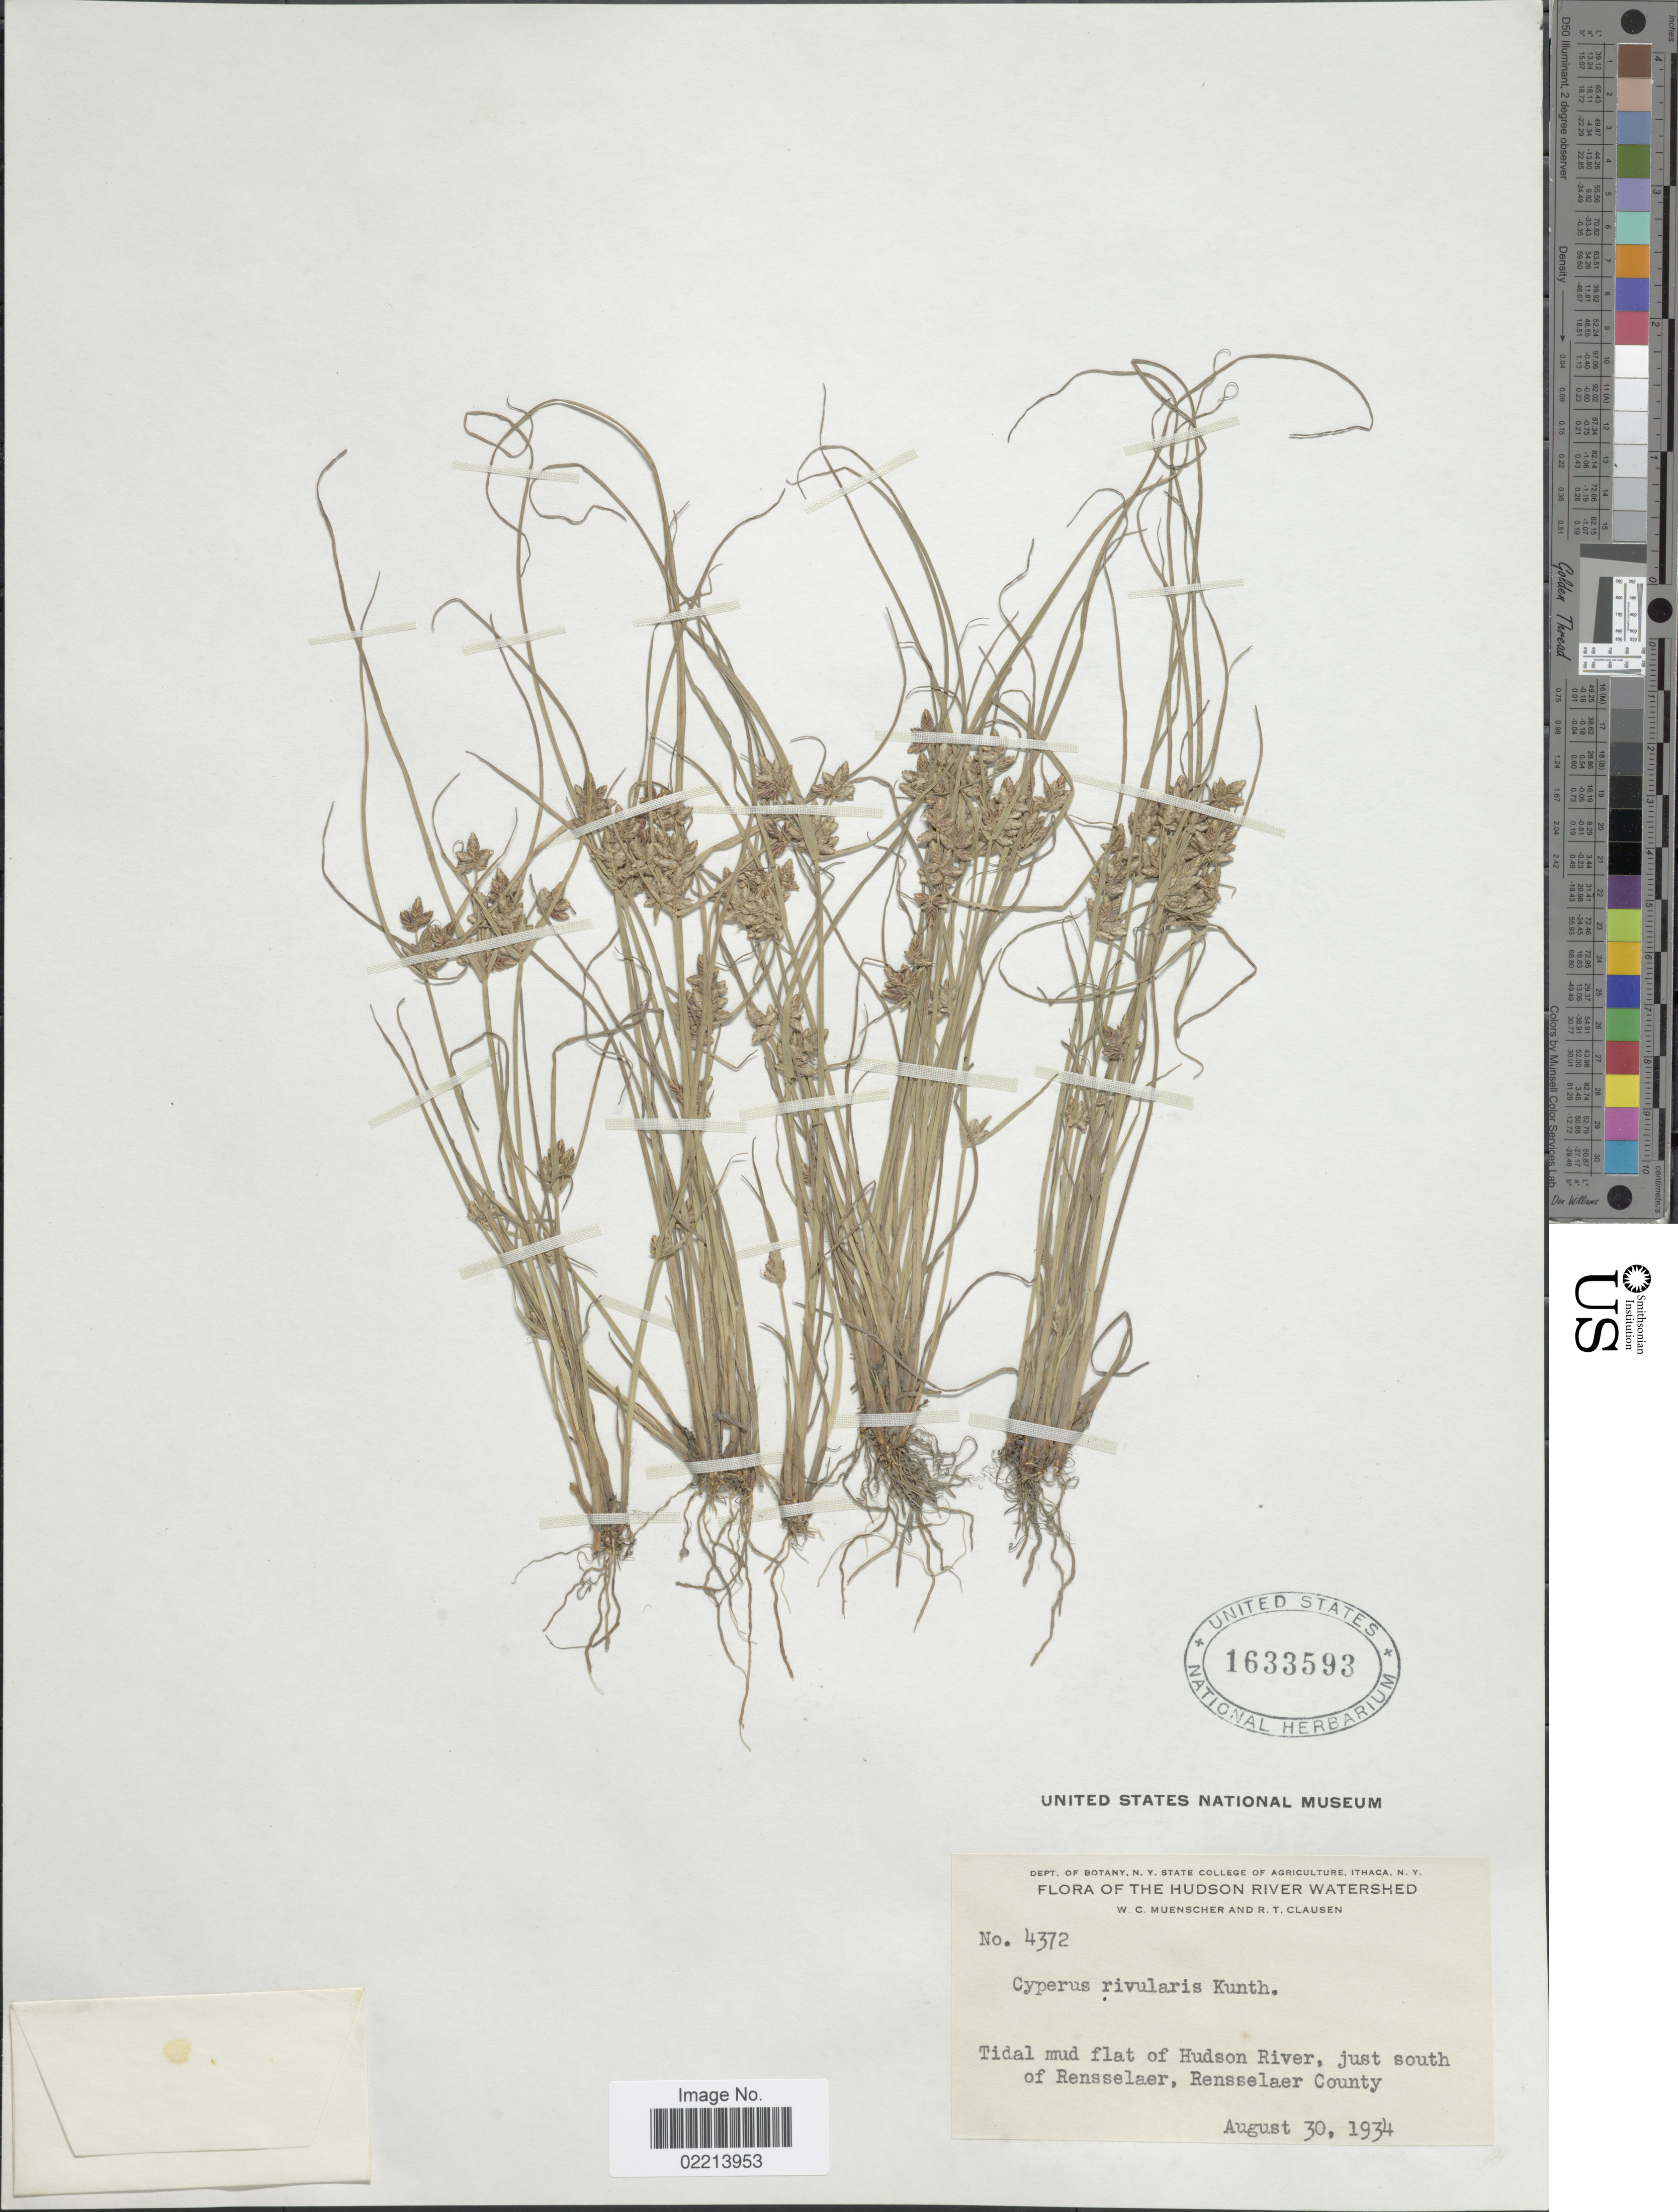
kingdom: Plantae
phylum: Tracheophyta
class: Liliopsida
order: Poales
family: Cyperaceae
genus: Cyperus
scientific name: Cyperus bipartitus Torr.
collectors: W. Muenscher & R. T. Clausen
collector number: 4372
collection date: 1934-08-30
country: United States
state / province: New York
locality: Hudson River Watershed. Tidal mud flat of Hudson River, just south of Rensselaer, Rensselaer County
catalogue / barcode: US 1633593